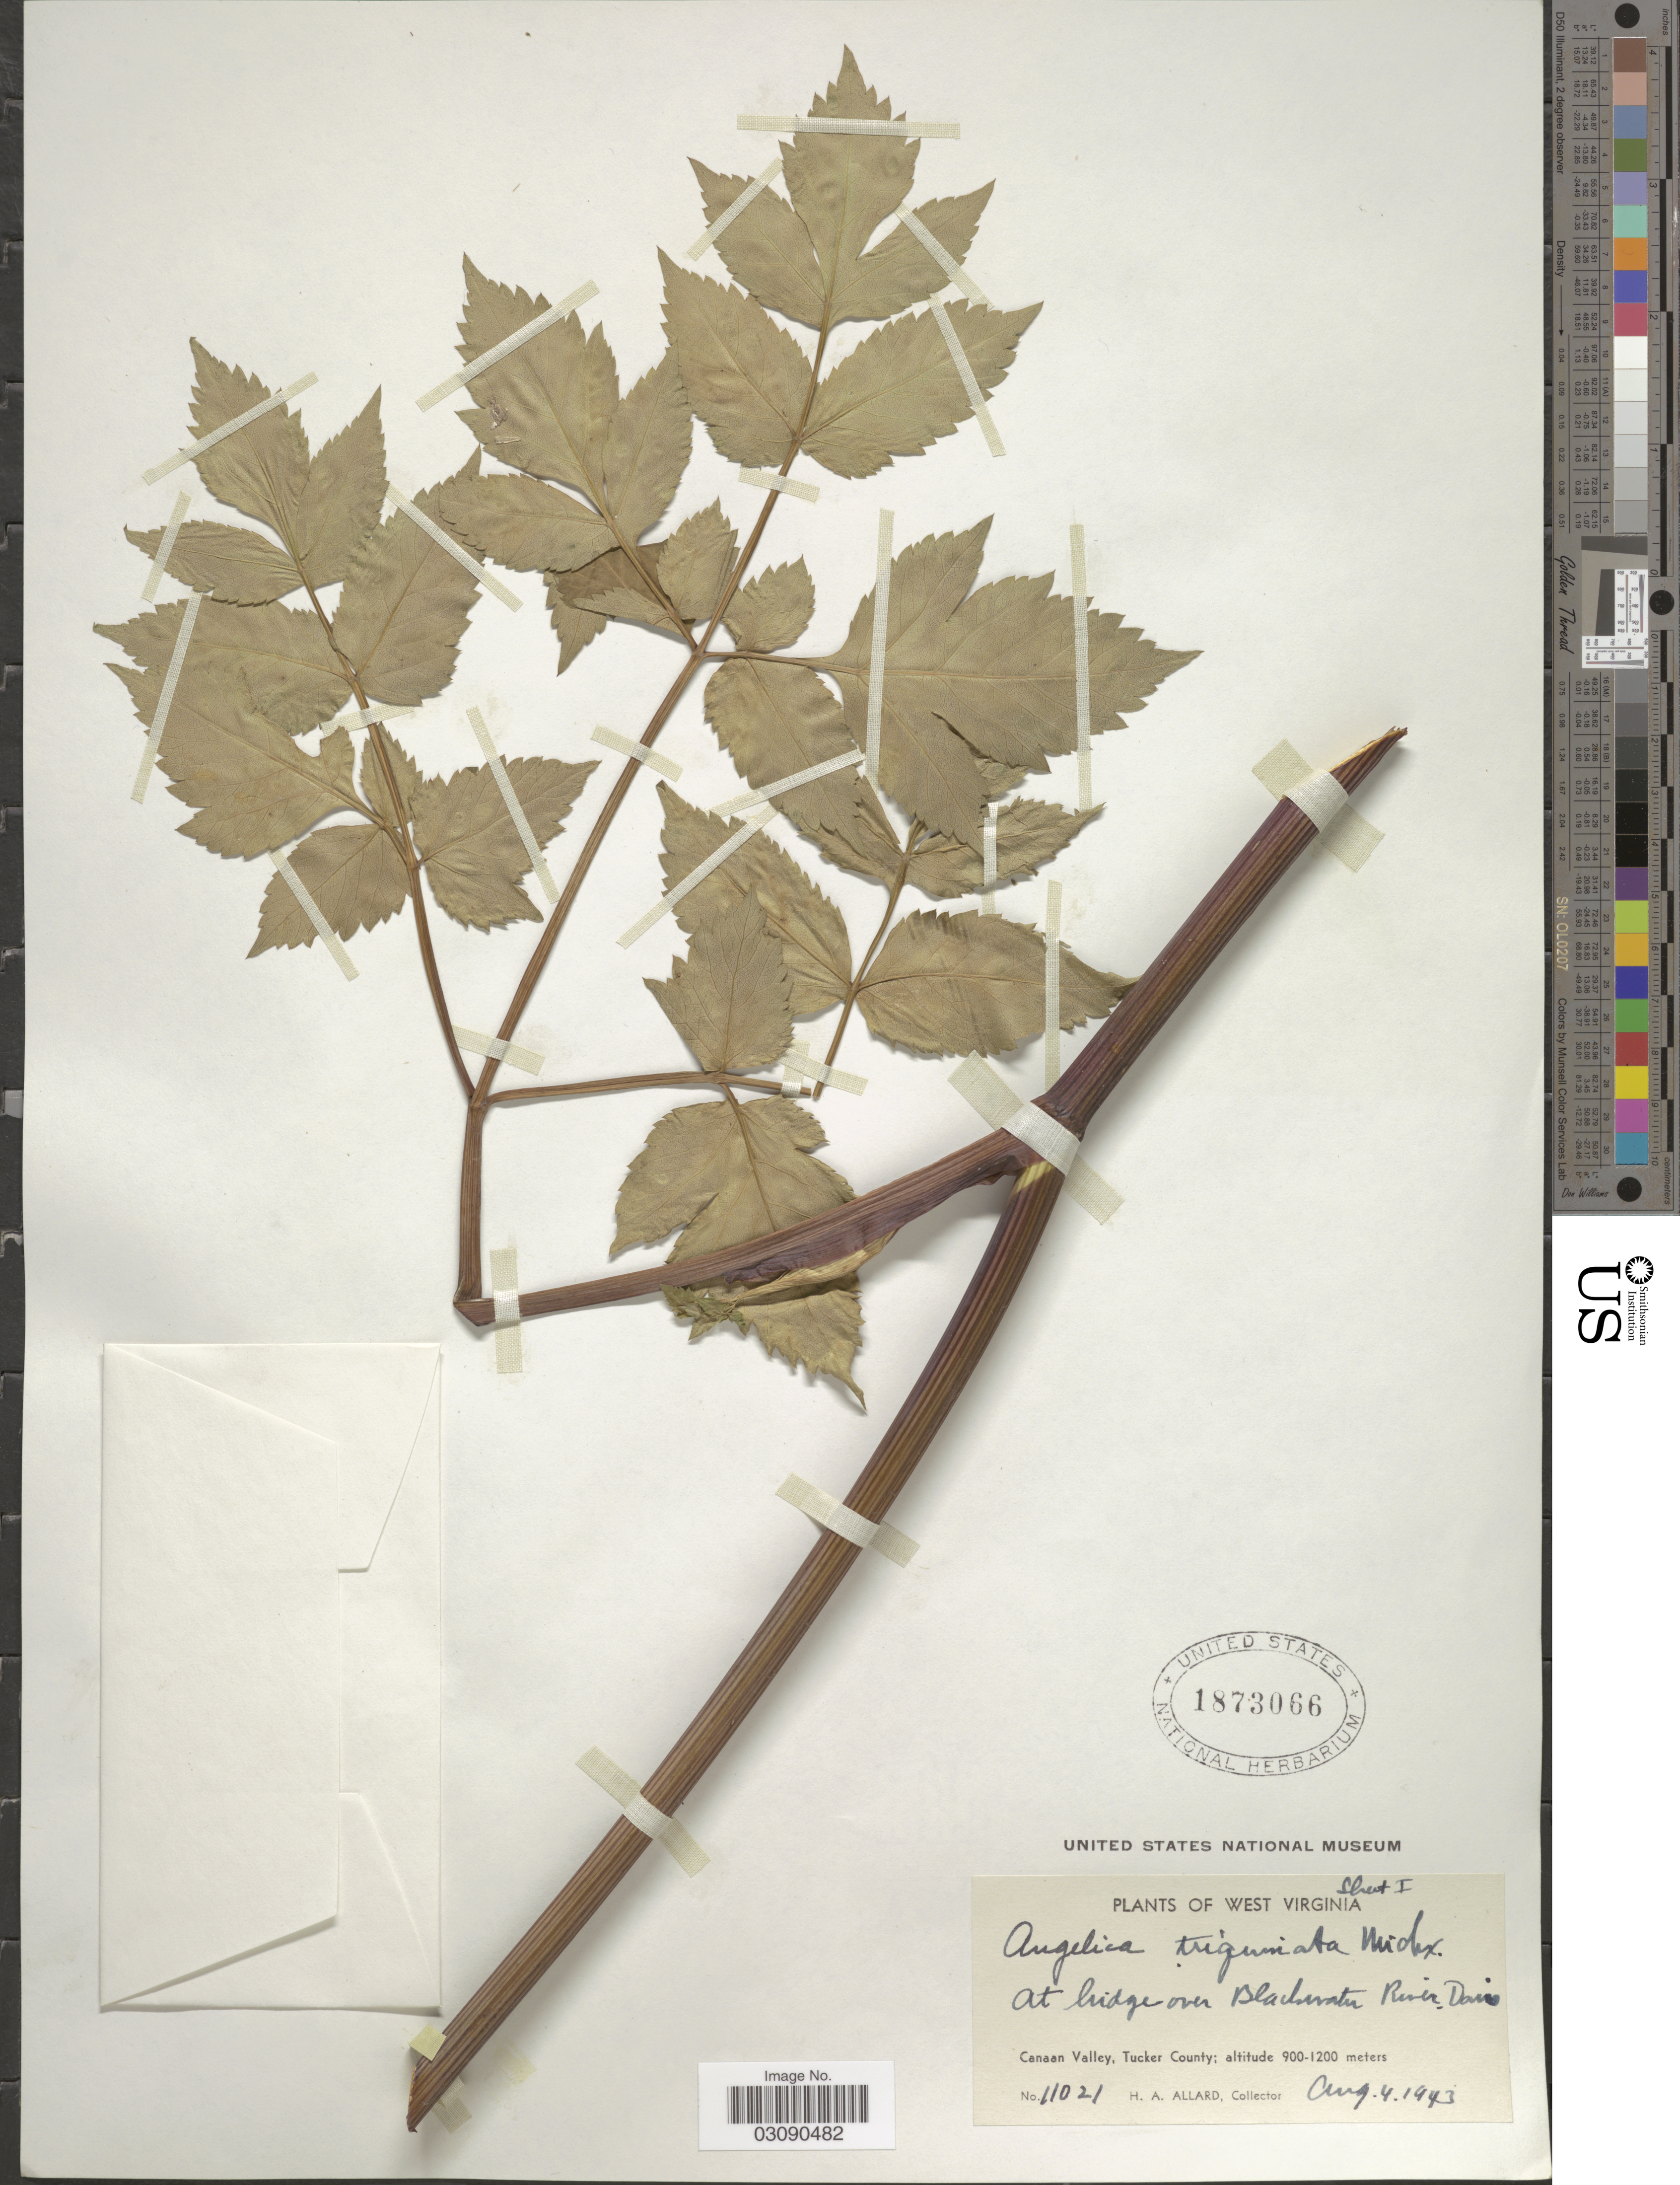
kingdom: Plantae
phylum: Tracheophyta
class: Magnoliopsida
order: Apiales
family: Apiaceae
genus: Angelica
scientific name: Angelica triquinata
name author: Michx.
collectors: H. A. Allard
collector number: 11021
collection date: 1943-08-04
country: United States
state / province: West Virginia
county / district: Tucker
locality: At bridge over Blackwater River, Davis. Canaan Valley, Tucker County.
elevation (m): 900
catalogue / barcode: US 1873066